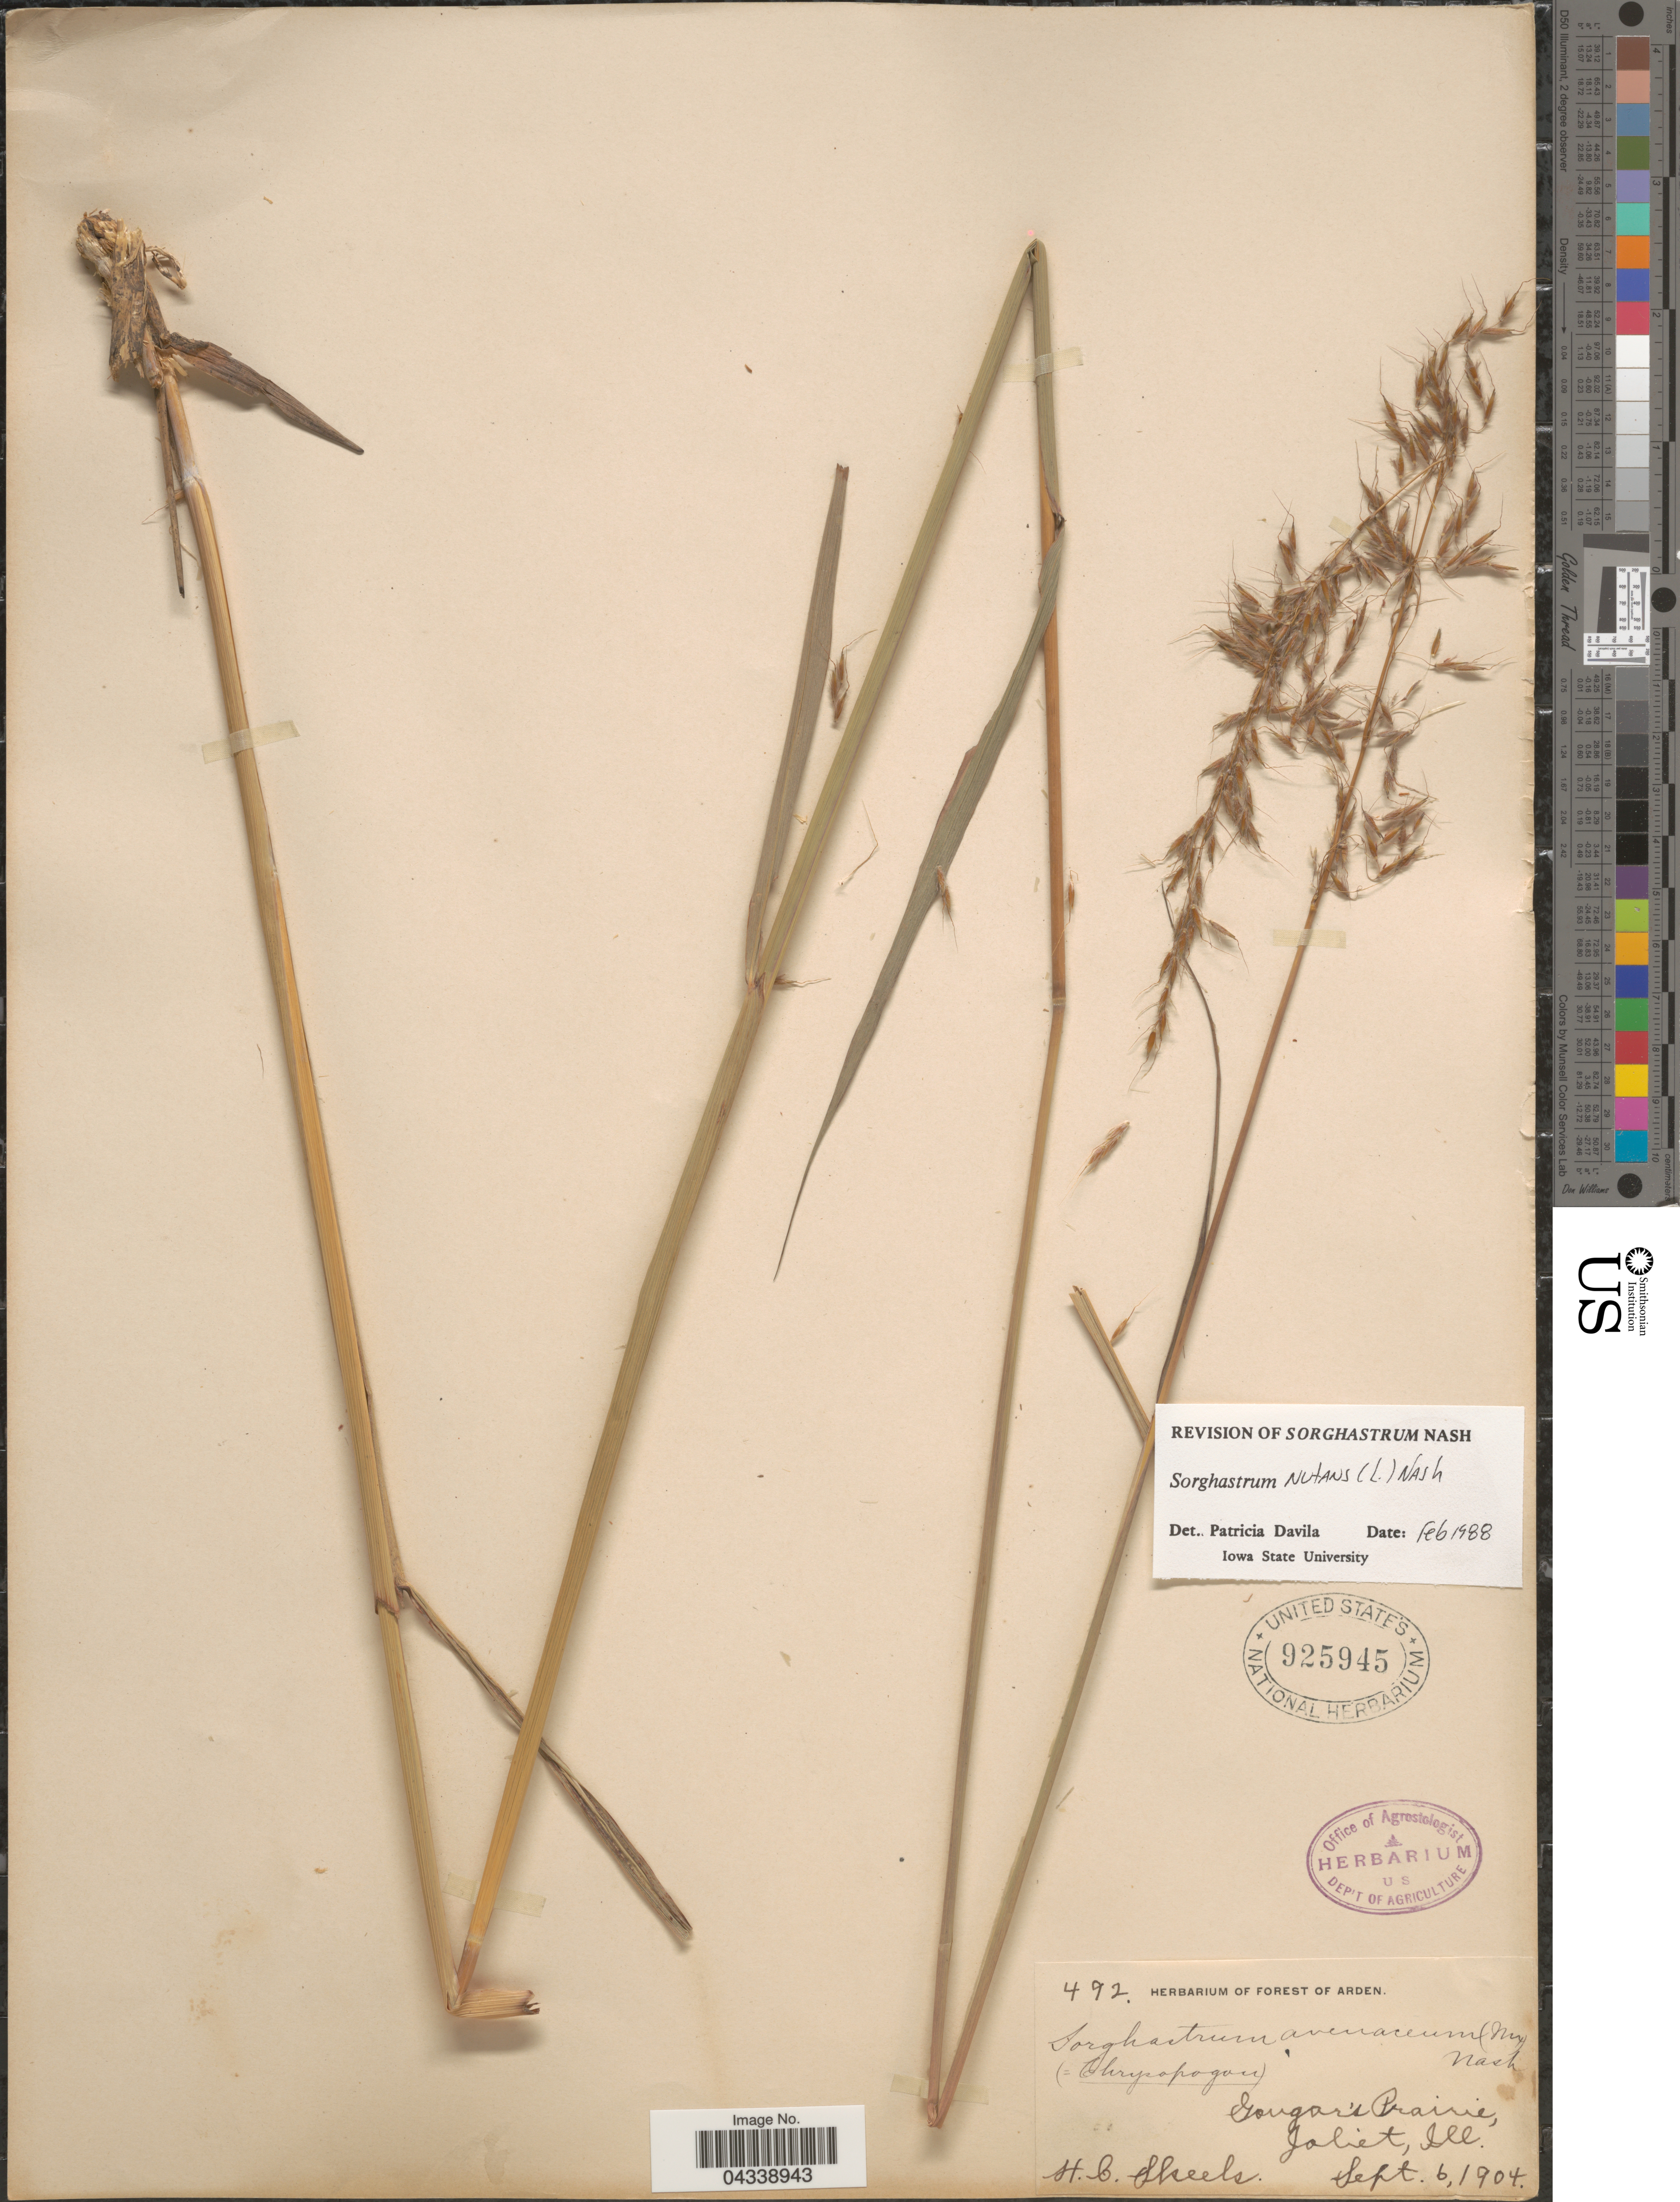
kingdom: Plantae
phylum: Tracheophyta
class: Liliopsida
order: Poales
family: Poaceae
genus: Sorghastrum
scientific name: Sorghastrum nutans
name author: (L.) Nash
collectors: H. Skeels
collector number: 492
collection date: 1904-09-06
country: United States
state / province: Illinois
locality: Gougar's Prairie, Joliet.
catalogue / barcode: US 925945